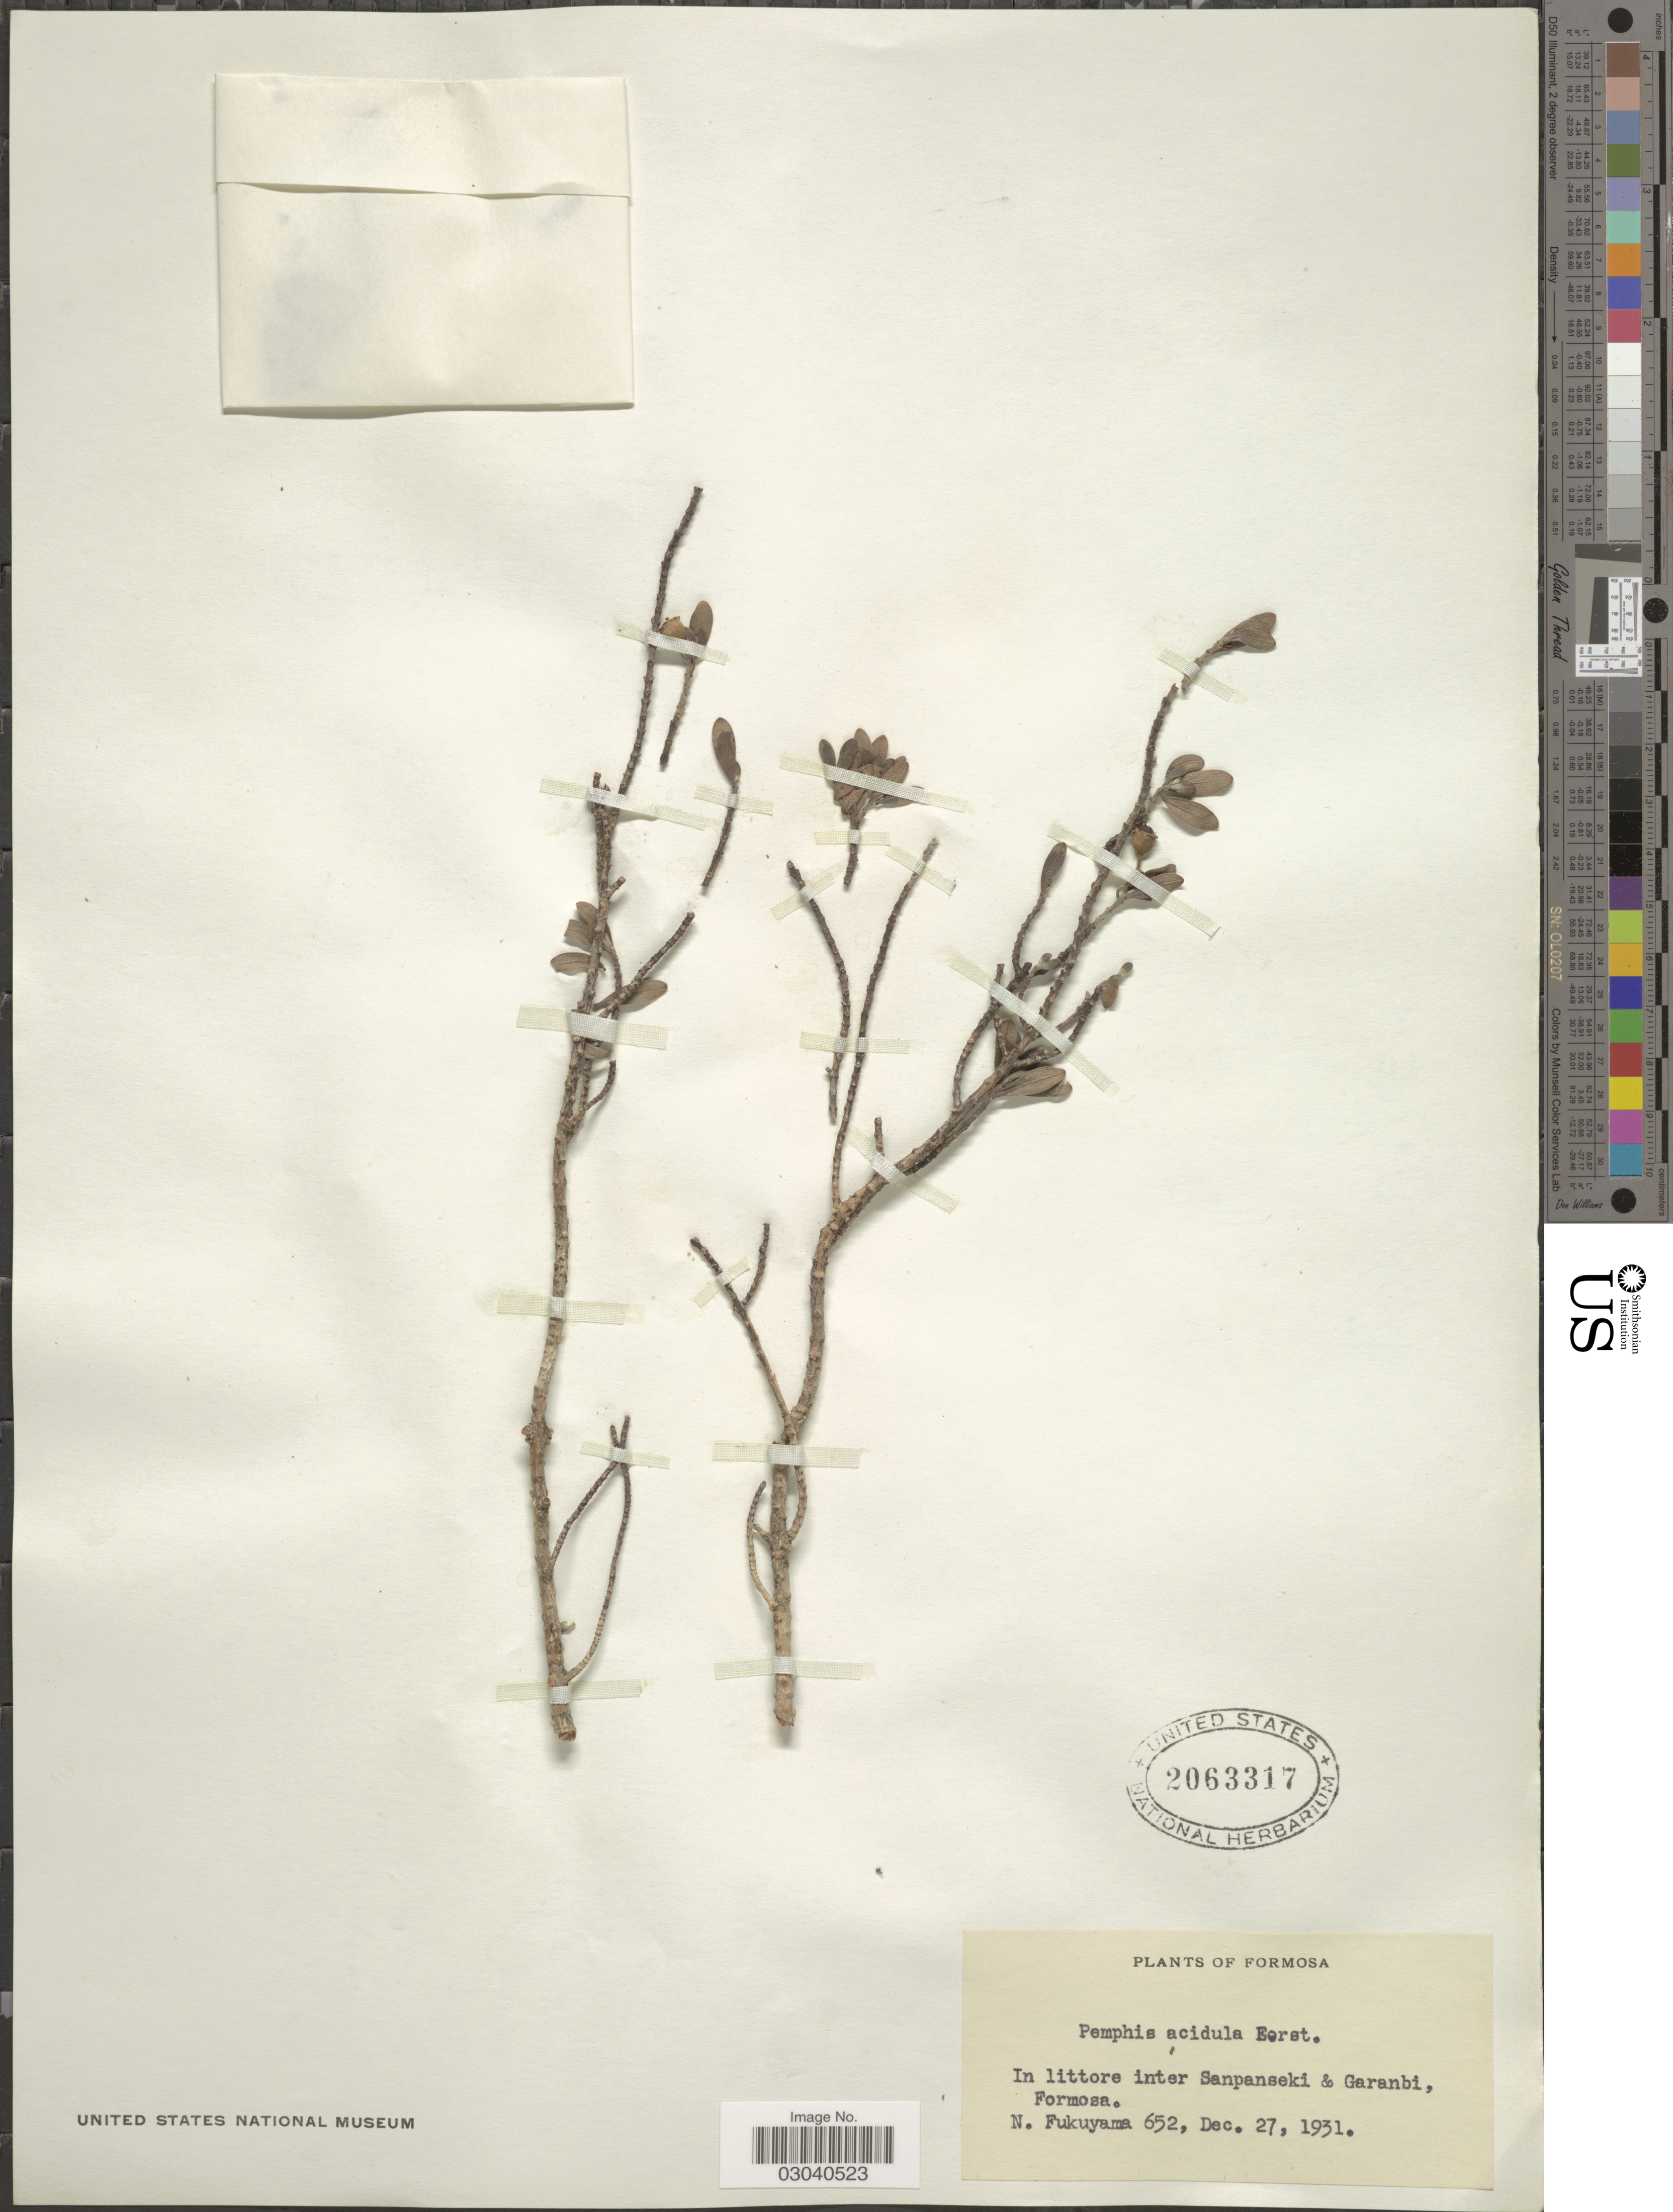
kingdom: Plantae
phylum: Tracheophyta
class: Magnoliopsida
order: Myrtales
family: Lythraceae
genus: Pemphis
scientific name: Pemphis acidula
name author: J.R. Forst. & G. Forst.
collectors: N. Fukuyama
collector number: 652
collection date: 1931-12-27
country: Taiwan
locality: Formosa. In littore inter Sanpanseki & Garanbi.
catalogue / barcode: US 2063317